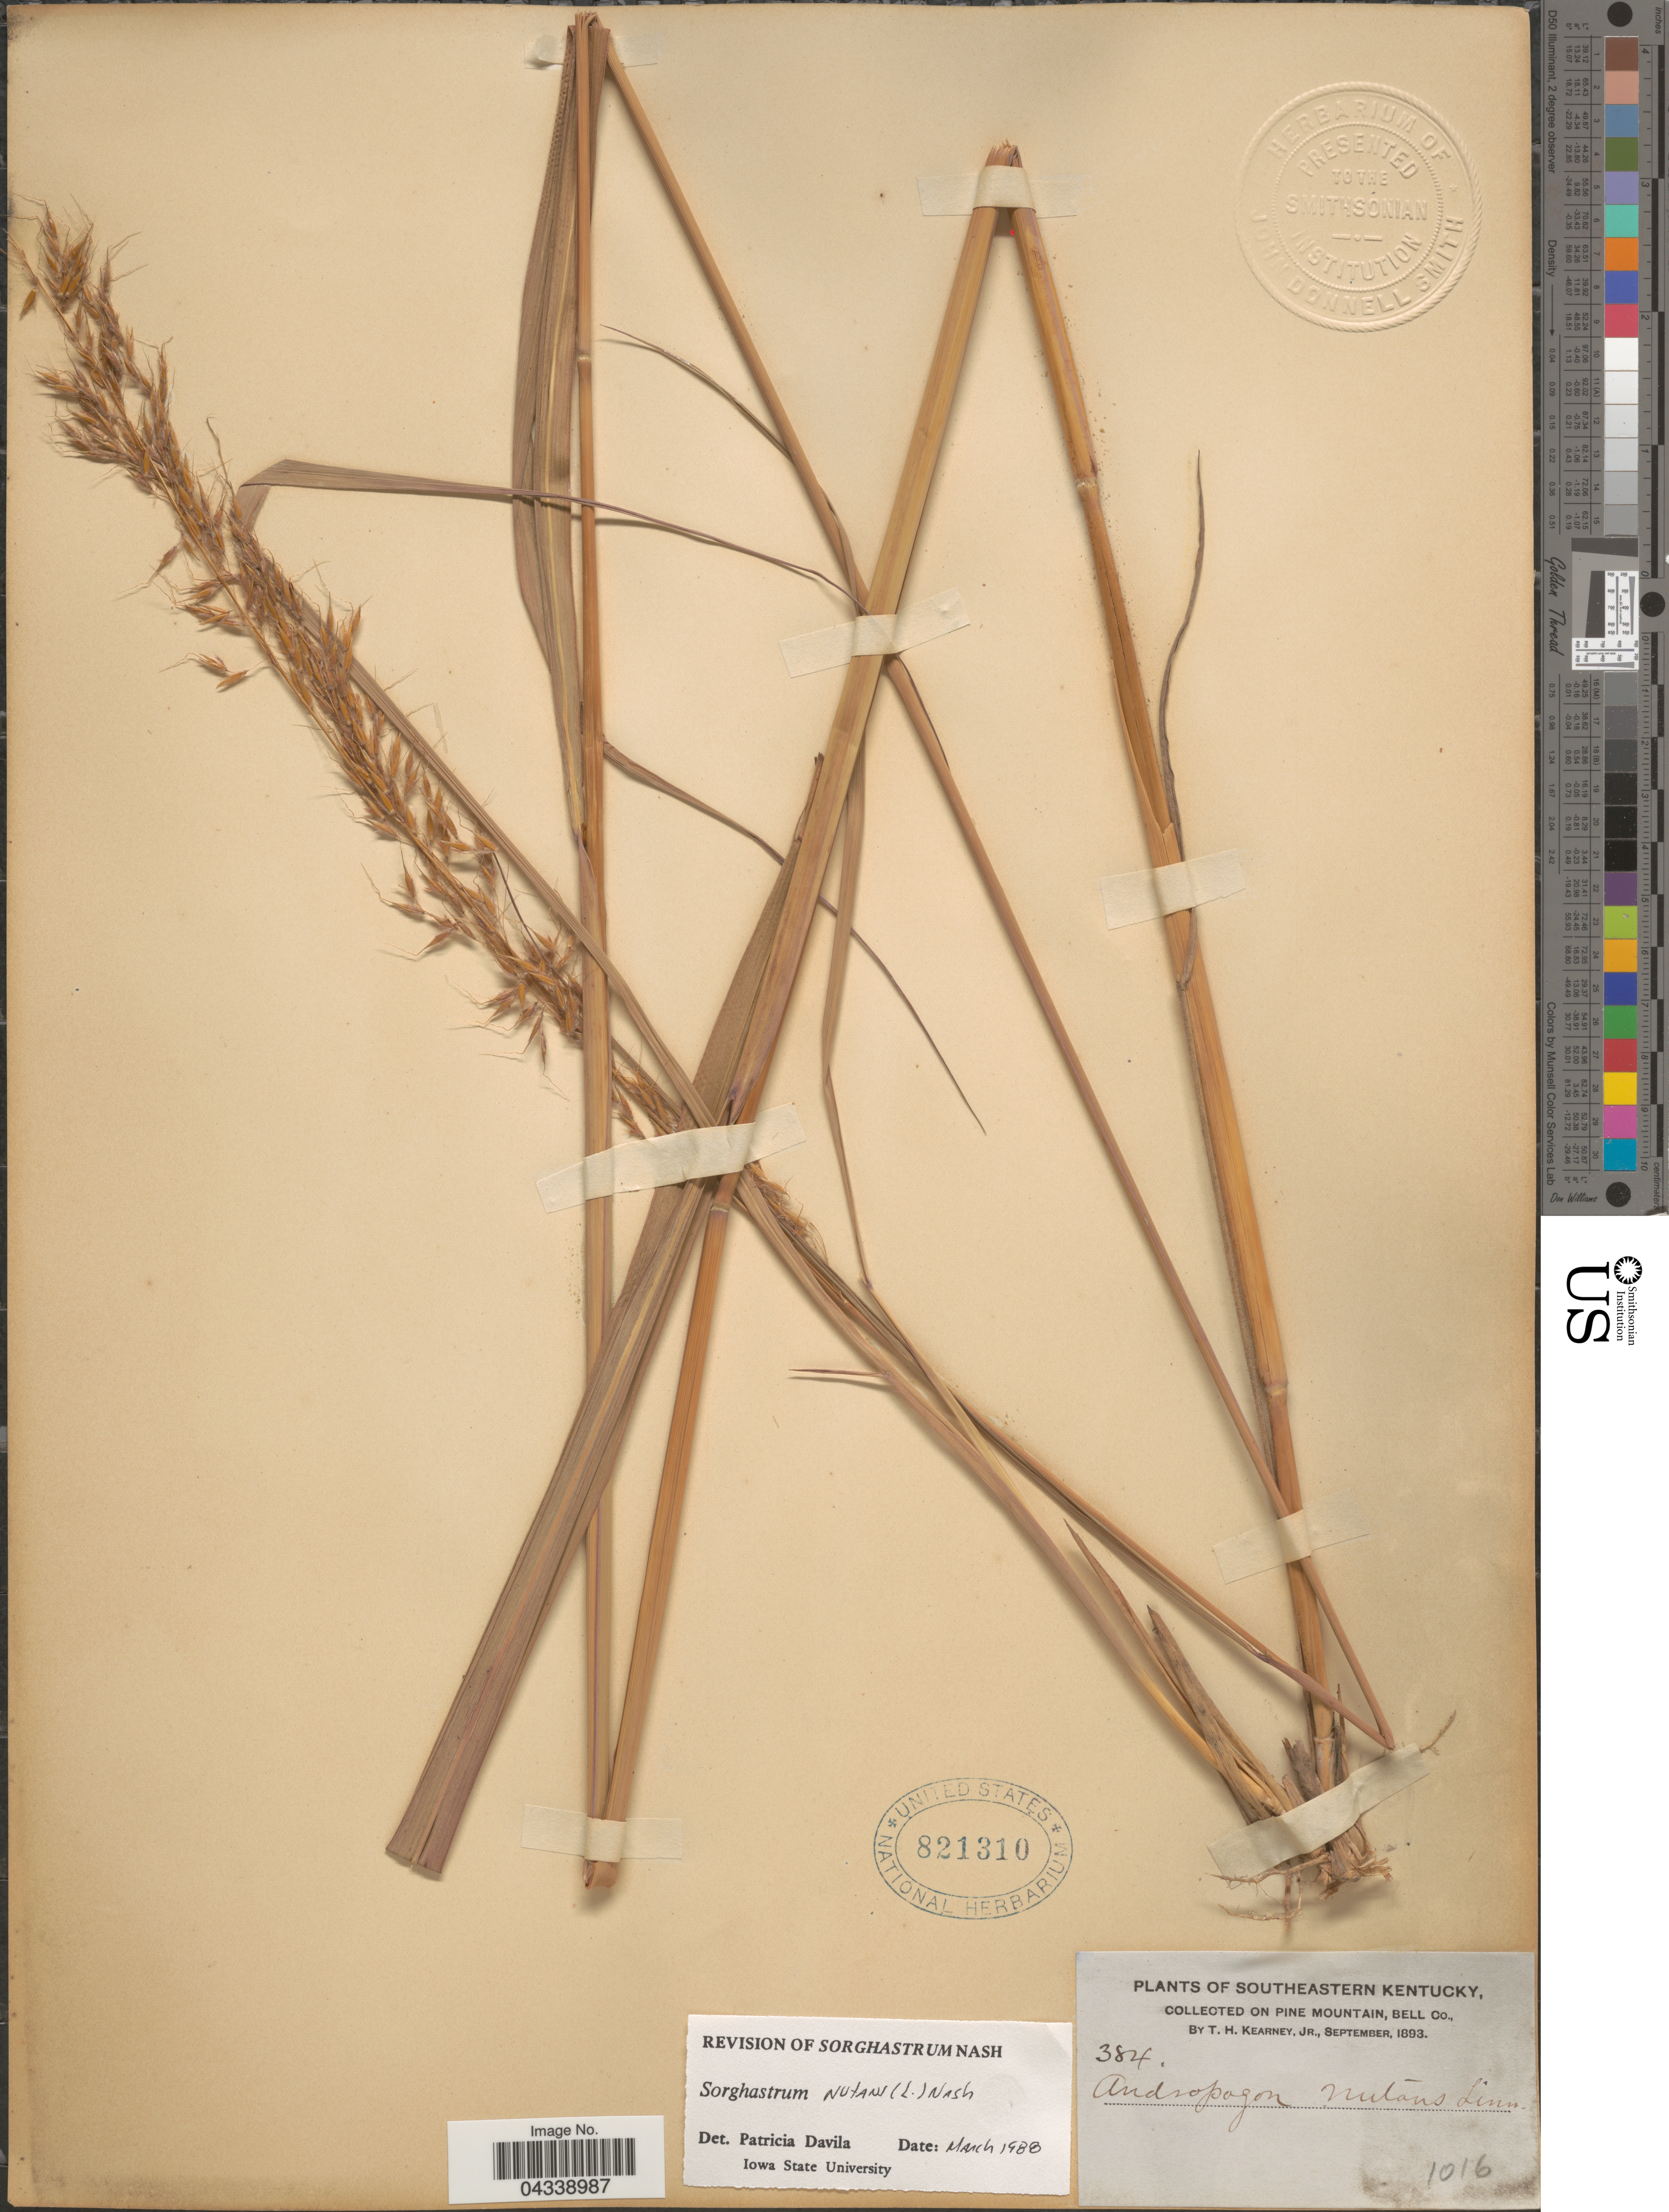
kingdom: Plantae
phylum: Tracheophyta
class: Liliopsida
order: Poales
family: Poaceae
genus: Sorghastrum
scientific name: Sorghastrum nutans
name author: (L.) Nash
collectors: T. H. Kearney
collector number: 384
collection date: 1893-09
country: United States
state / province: Kentucky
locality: Southeastern Kentucky. On Pine Mountain, Bell Co.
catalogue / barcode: US 821310